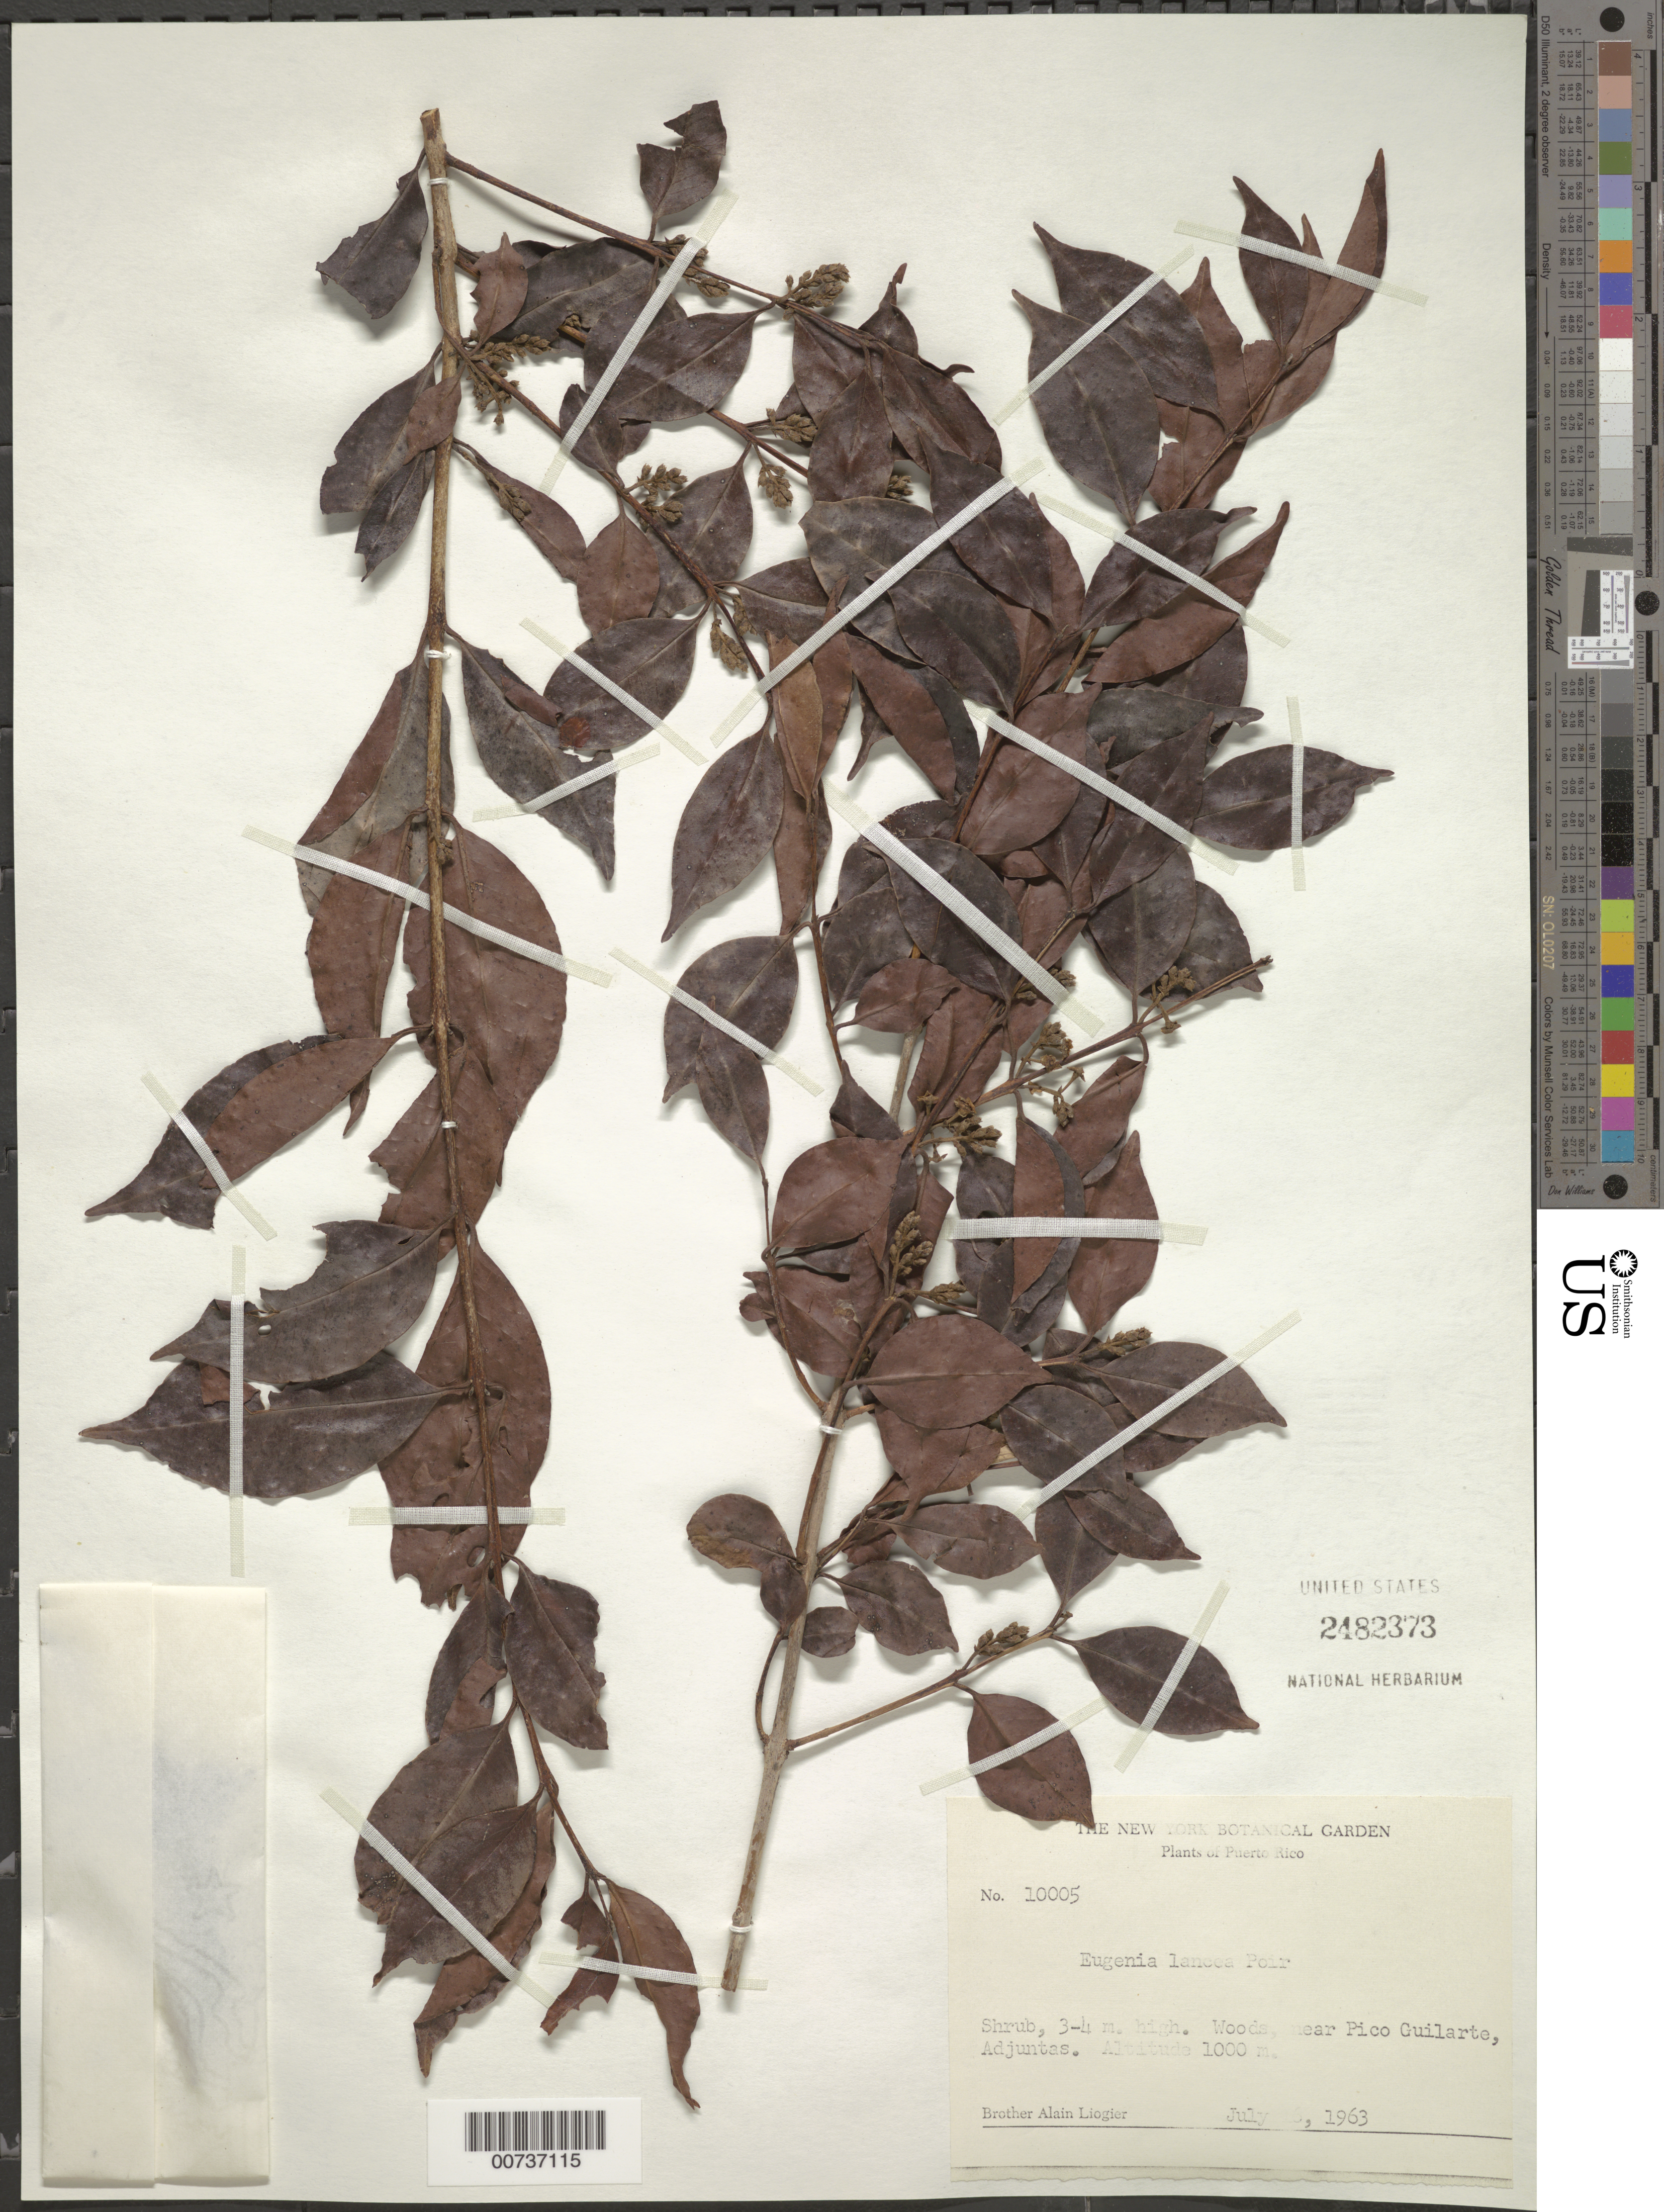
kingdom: Plantae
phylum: Tracheophyta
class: Magnoliopsida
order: Myrtales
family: Myrtaceae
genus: Eugenia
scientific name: Eugenia biflora var. biflora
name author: (L.) DC.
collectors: A. H. Liogier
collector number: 10005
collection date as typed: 16 Jul 1963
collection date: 1963-07-16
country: Puerto Rico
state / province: Adjuntas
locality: Near Pico Guilarte, Adjuntas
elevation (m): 1000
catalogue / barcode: US 2482373